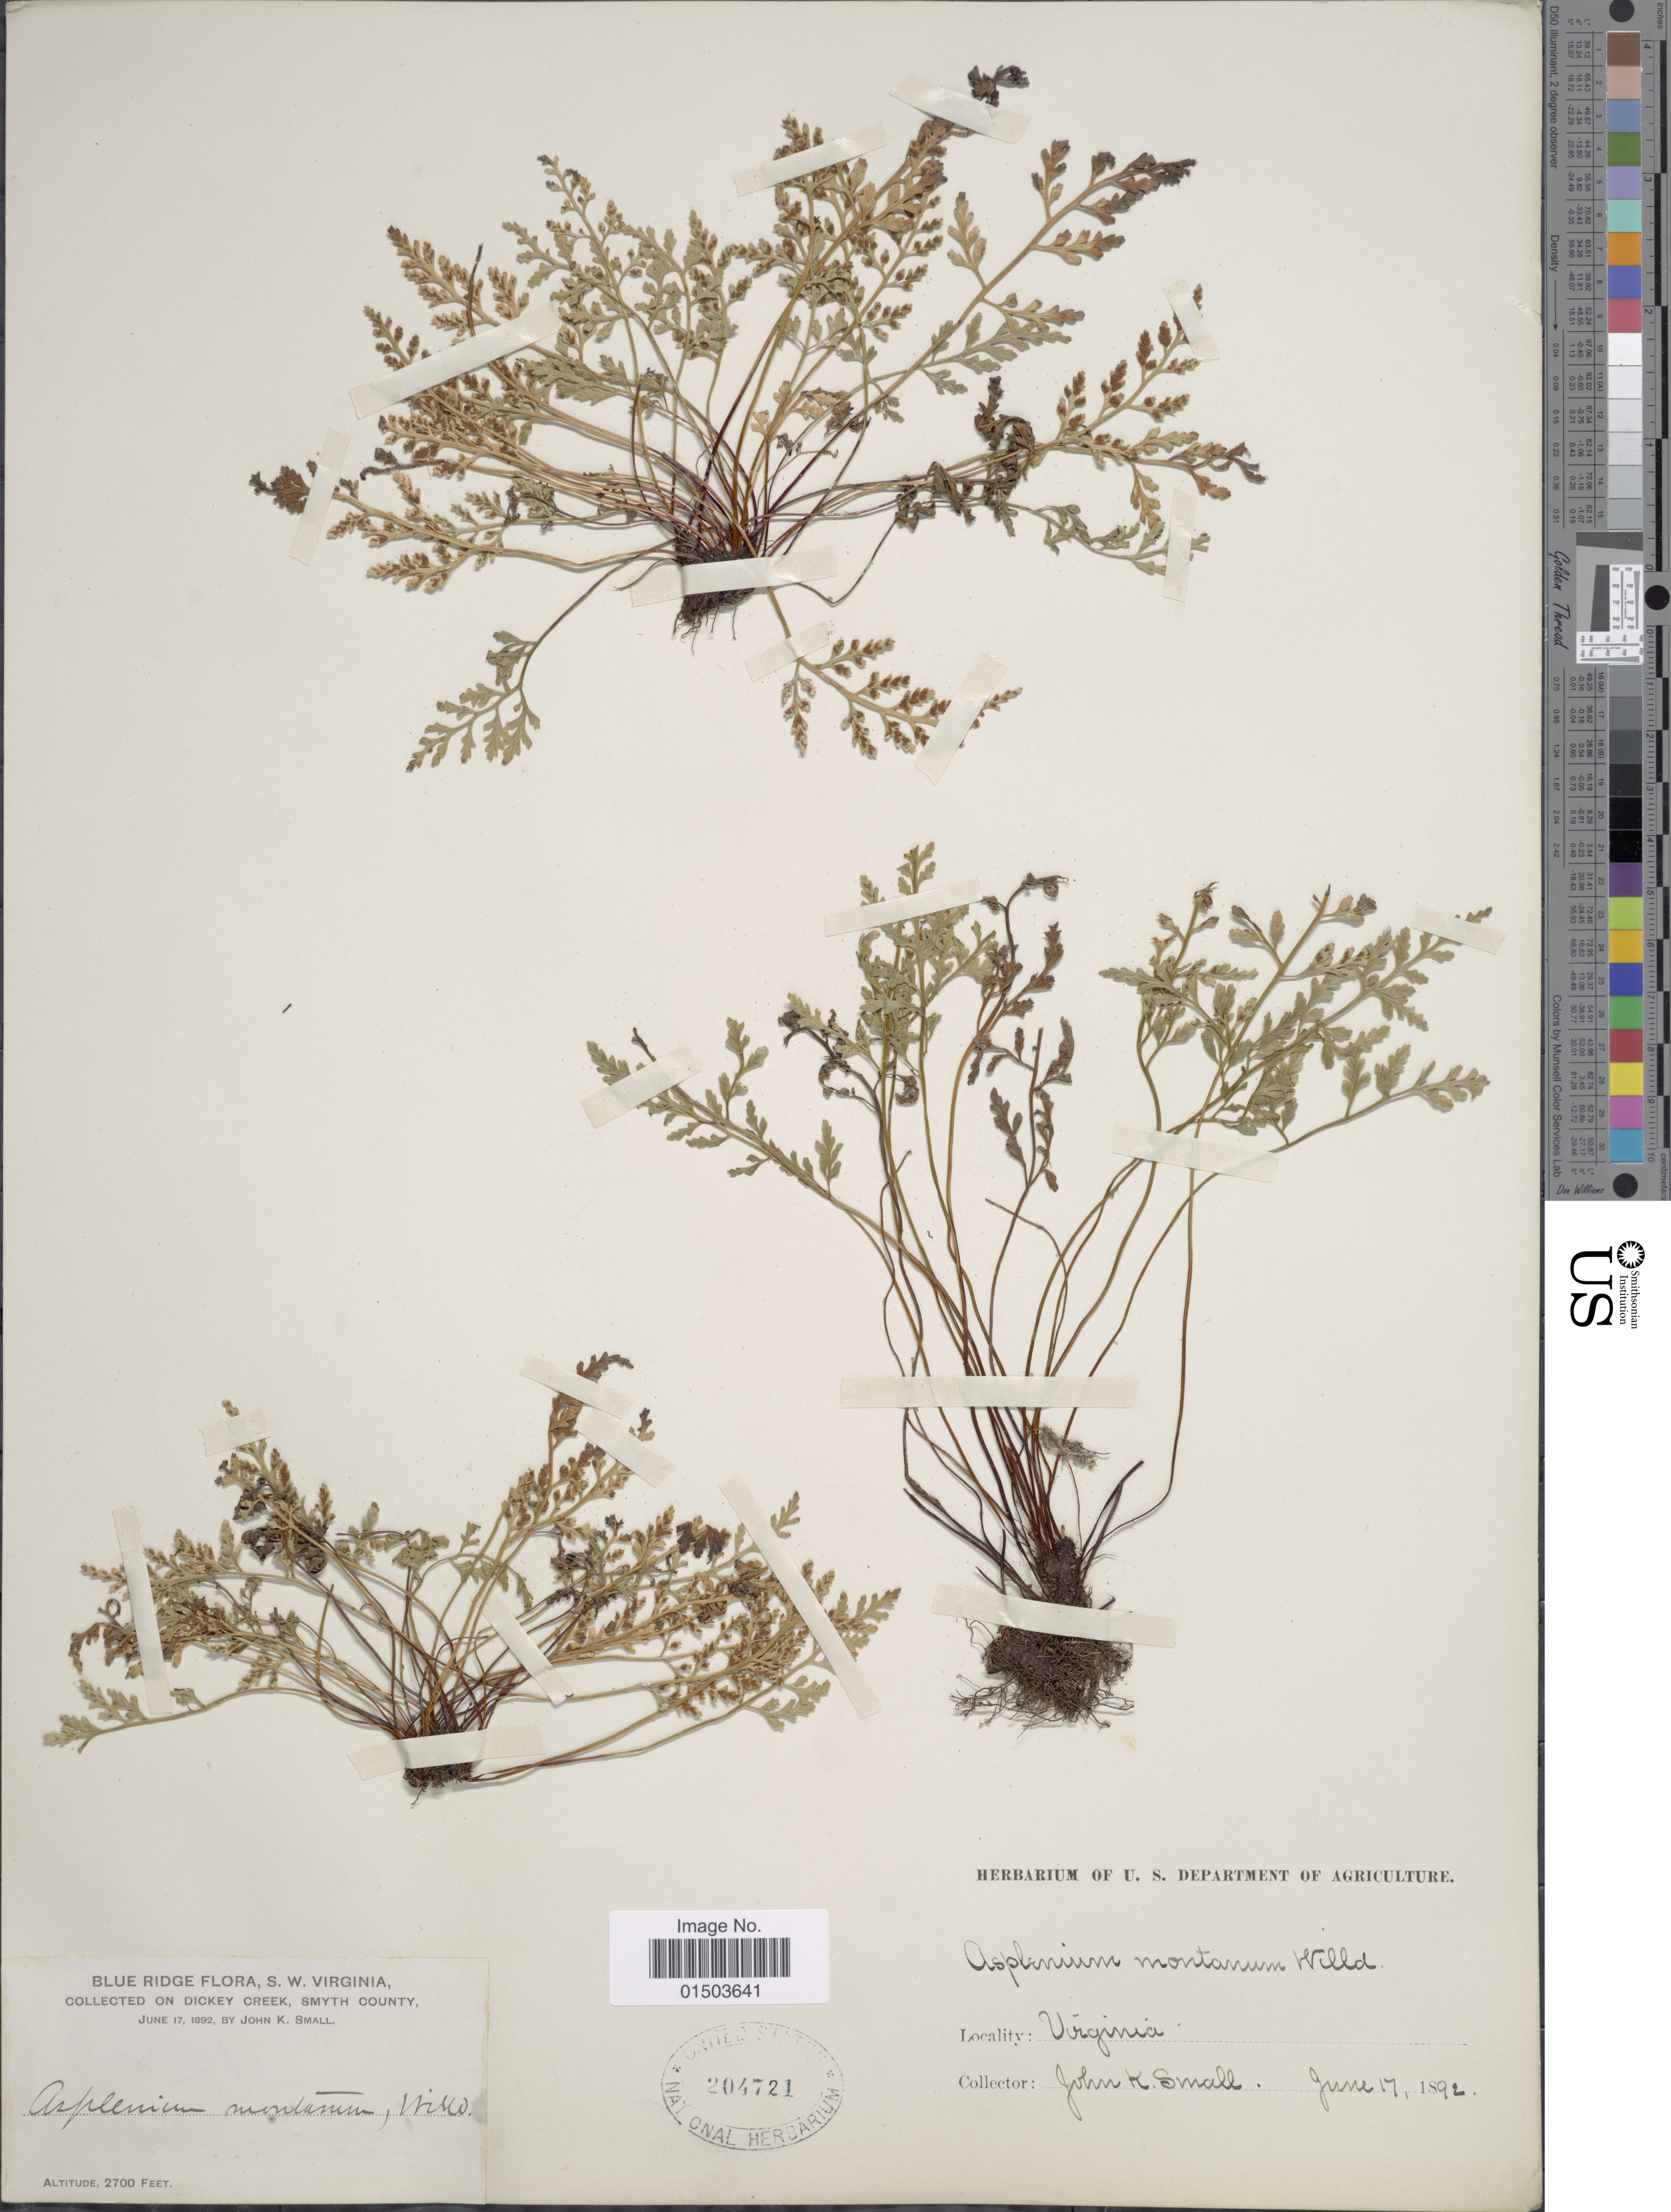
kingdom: Plantae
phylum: Tracheophyta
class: Polypodiopsida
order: Polypodiales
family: Aspleniaceae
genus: Asplenium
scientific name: Asplenium montanum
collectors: J. K. Small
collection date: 1892-06-17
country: United States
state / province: Virginia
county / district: Smyth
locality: Blue Ridge Flora, SW Virginia. Dickey Creek,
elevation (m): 823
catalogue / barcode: US 204721